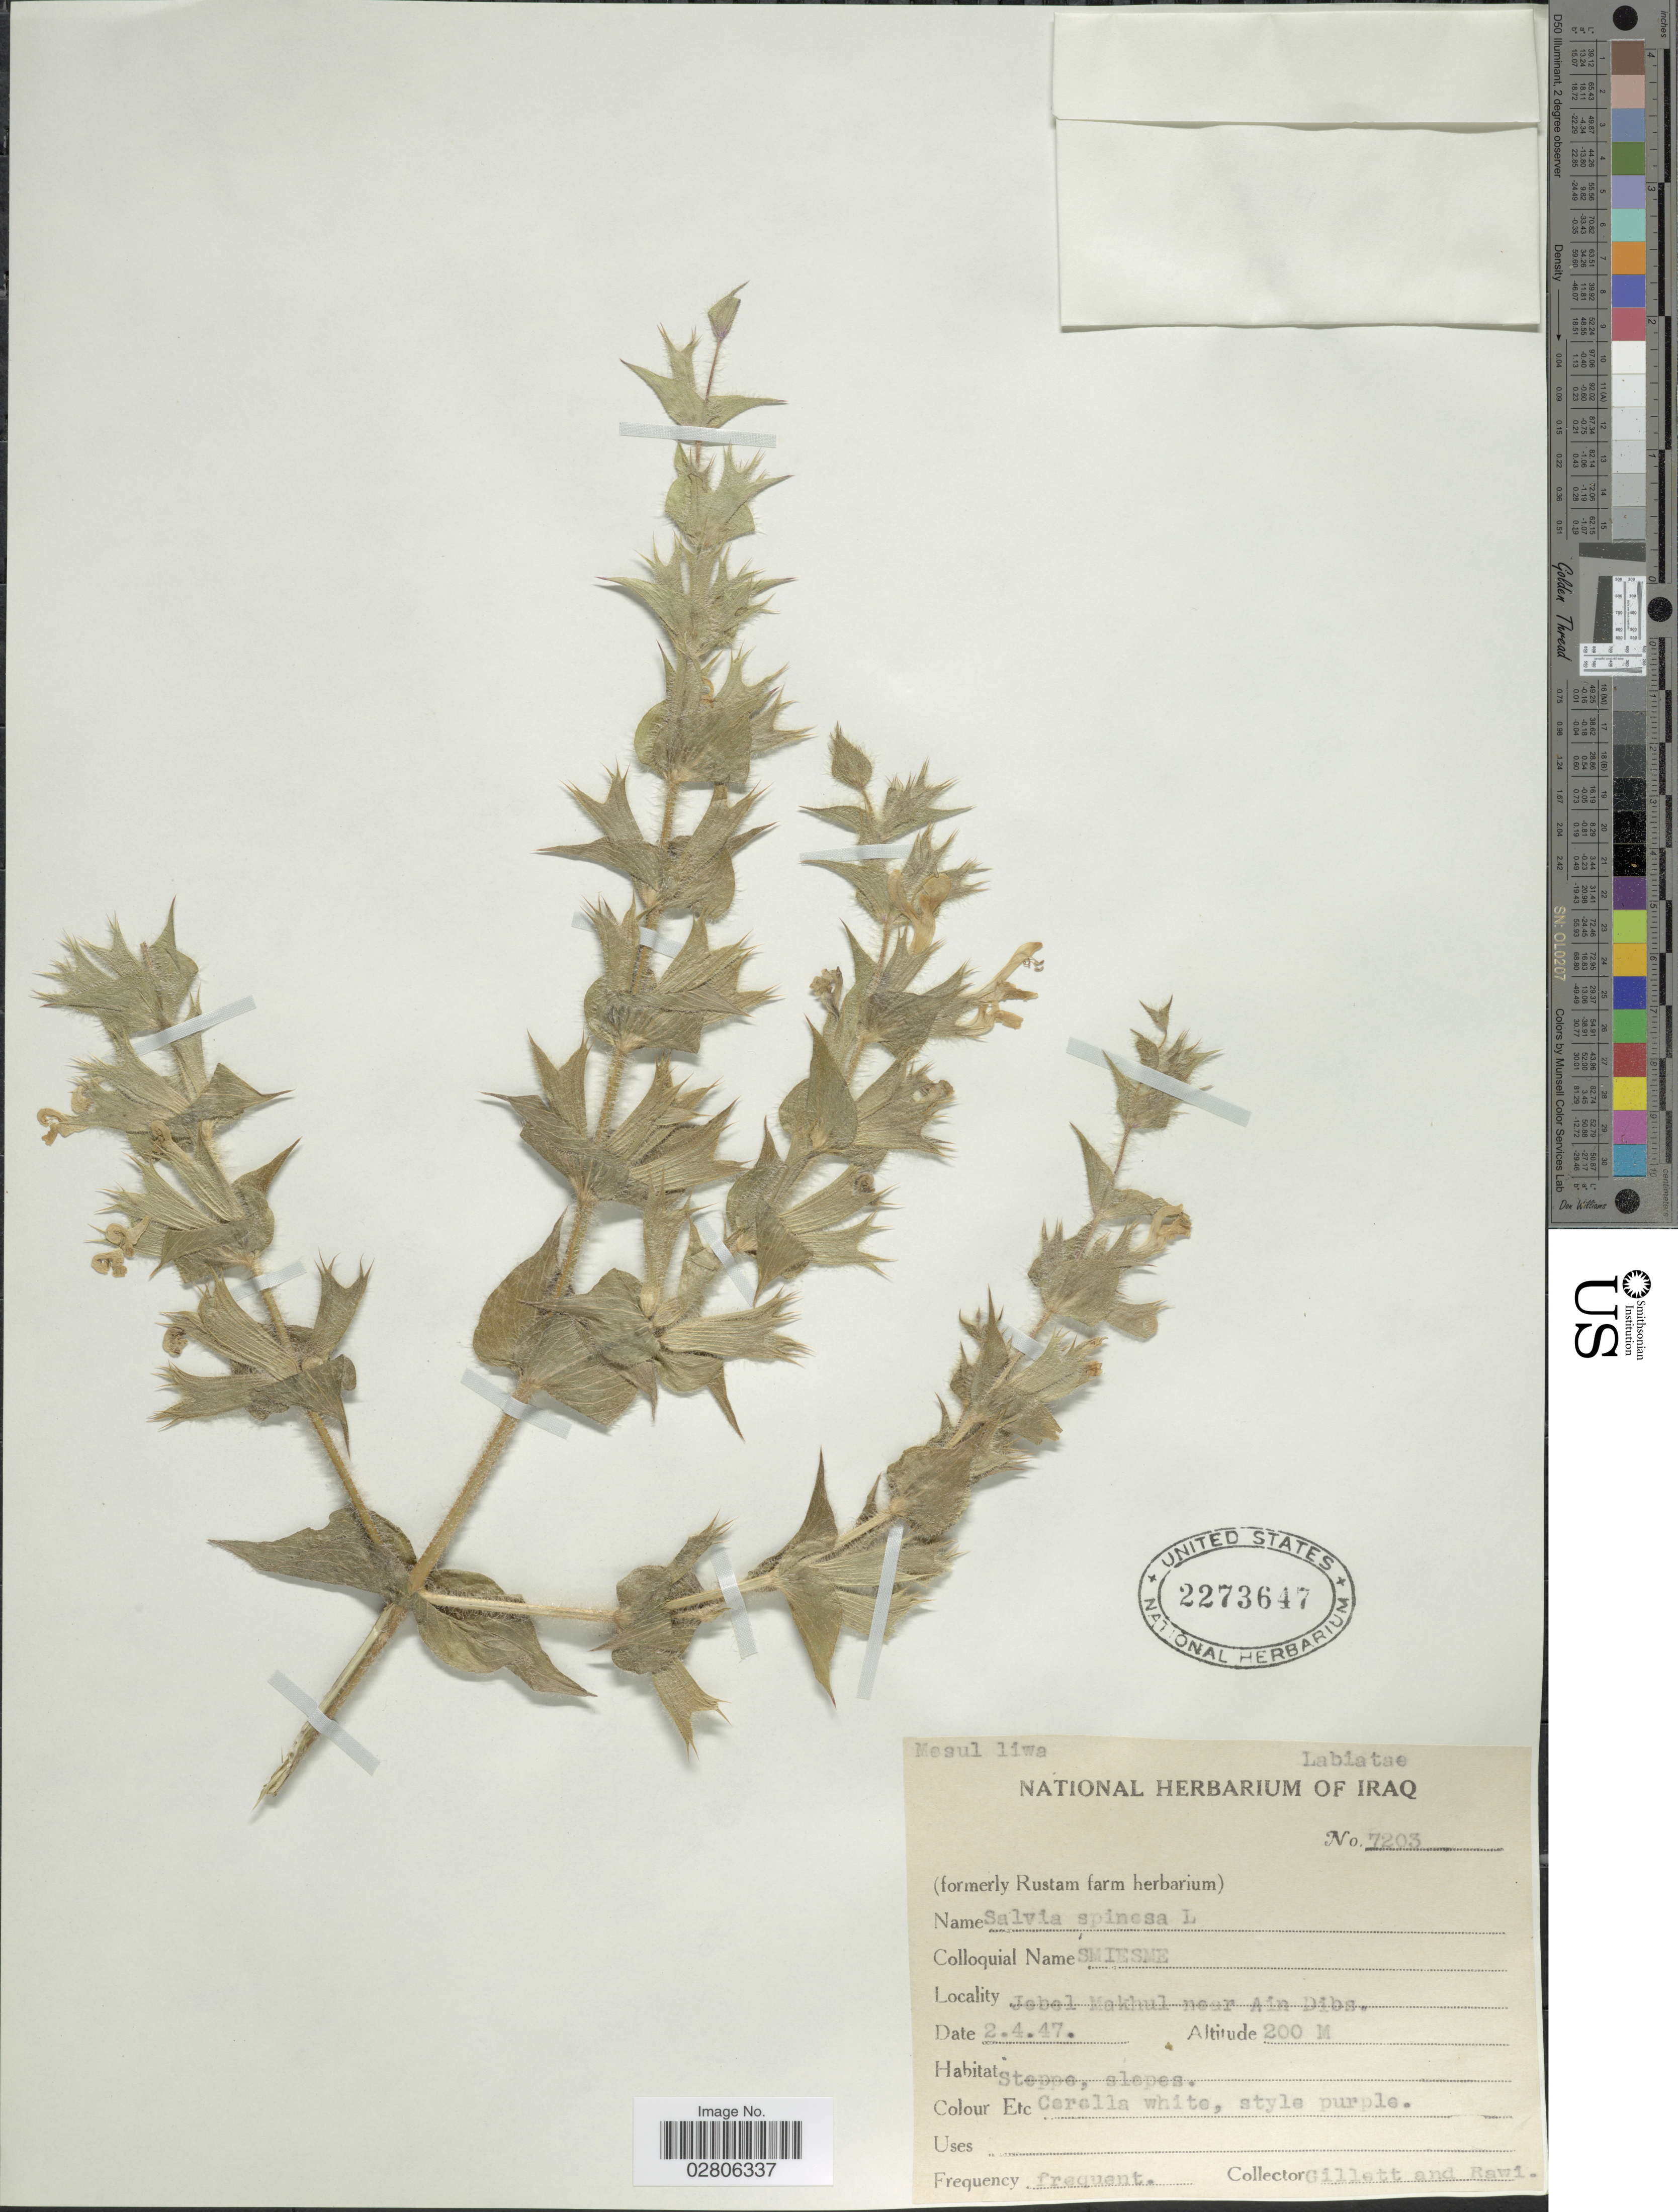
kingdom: Plantae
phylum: Tracheophyta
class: Magnoliopsida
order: Lamiales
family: Lamiaceae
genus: Salvia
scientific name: Salvia spinosa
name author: L.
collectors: Gillett, -- & -. Rawi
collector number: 7203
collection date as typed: Transcribed d/m/y: 2/4/47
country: Iraq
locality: Mesul liwa, Jebel Makhul near Ain Dibs.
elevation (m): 200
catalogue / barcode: US 2273647